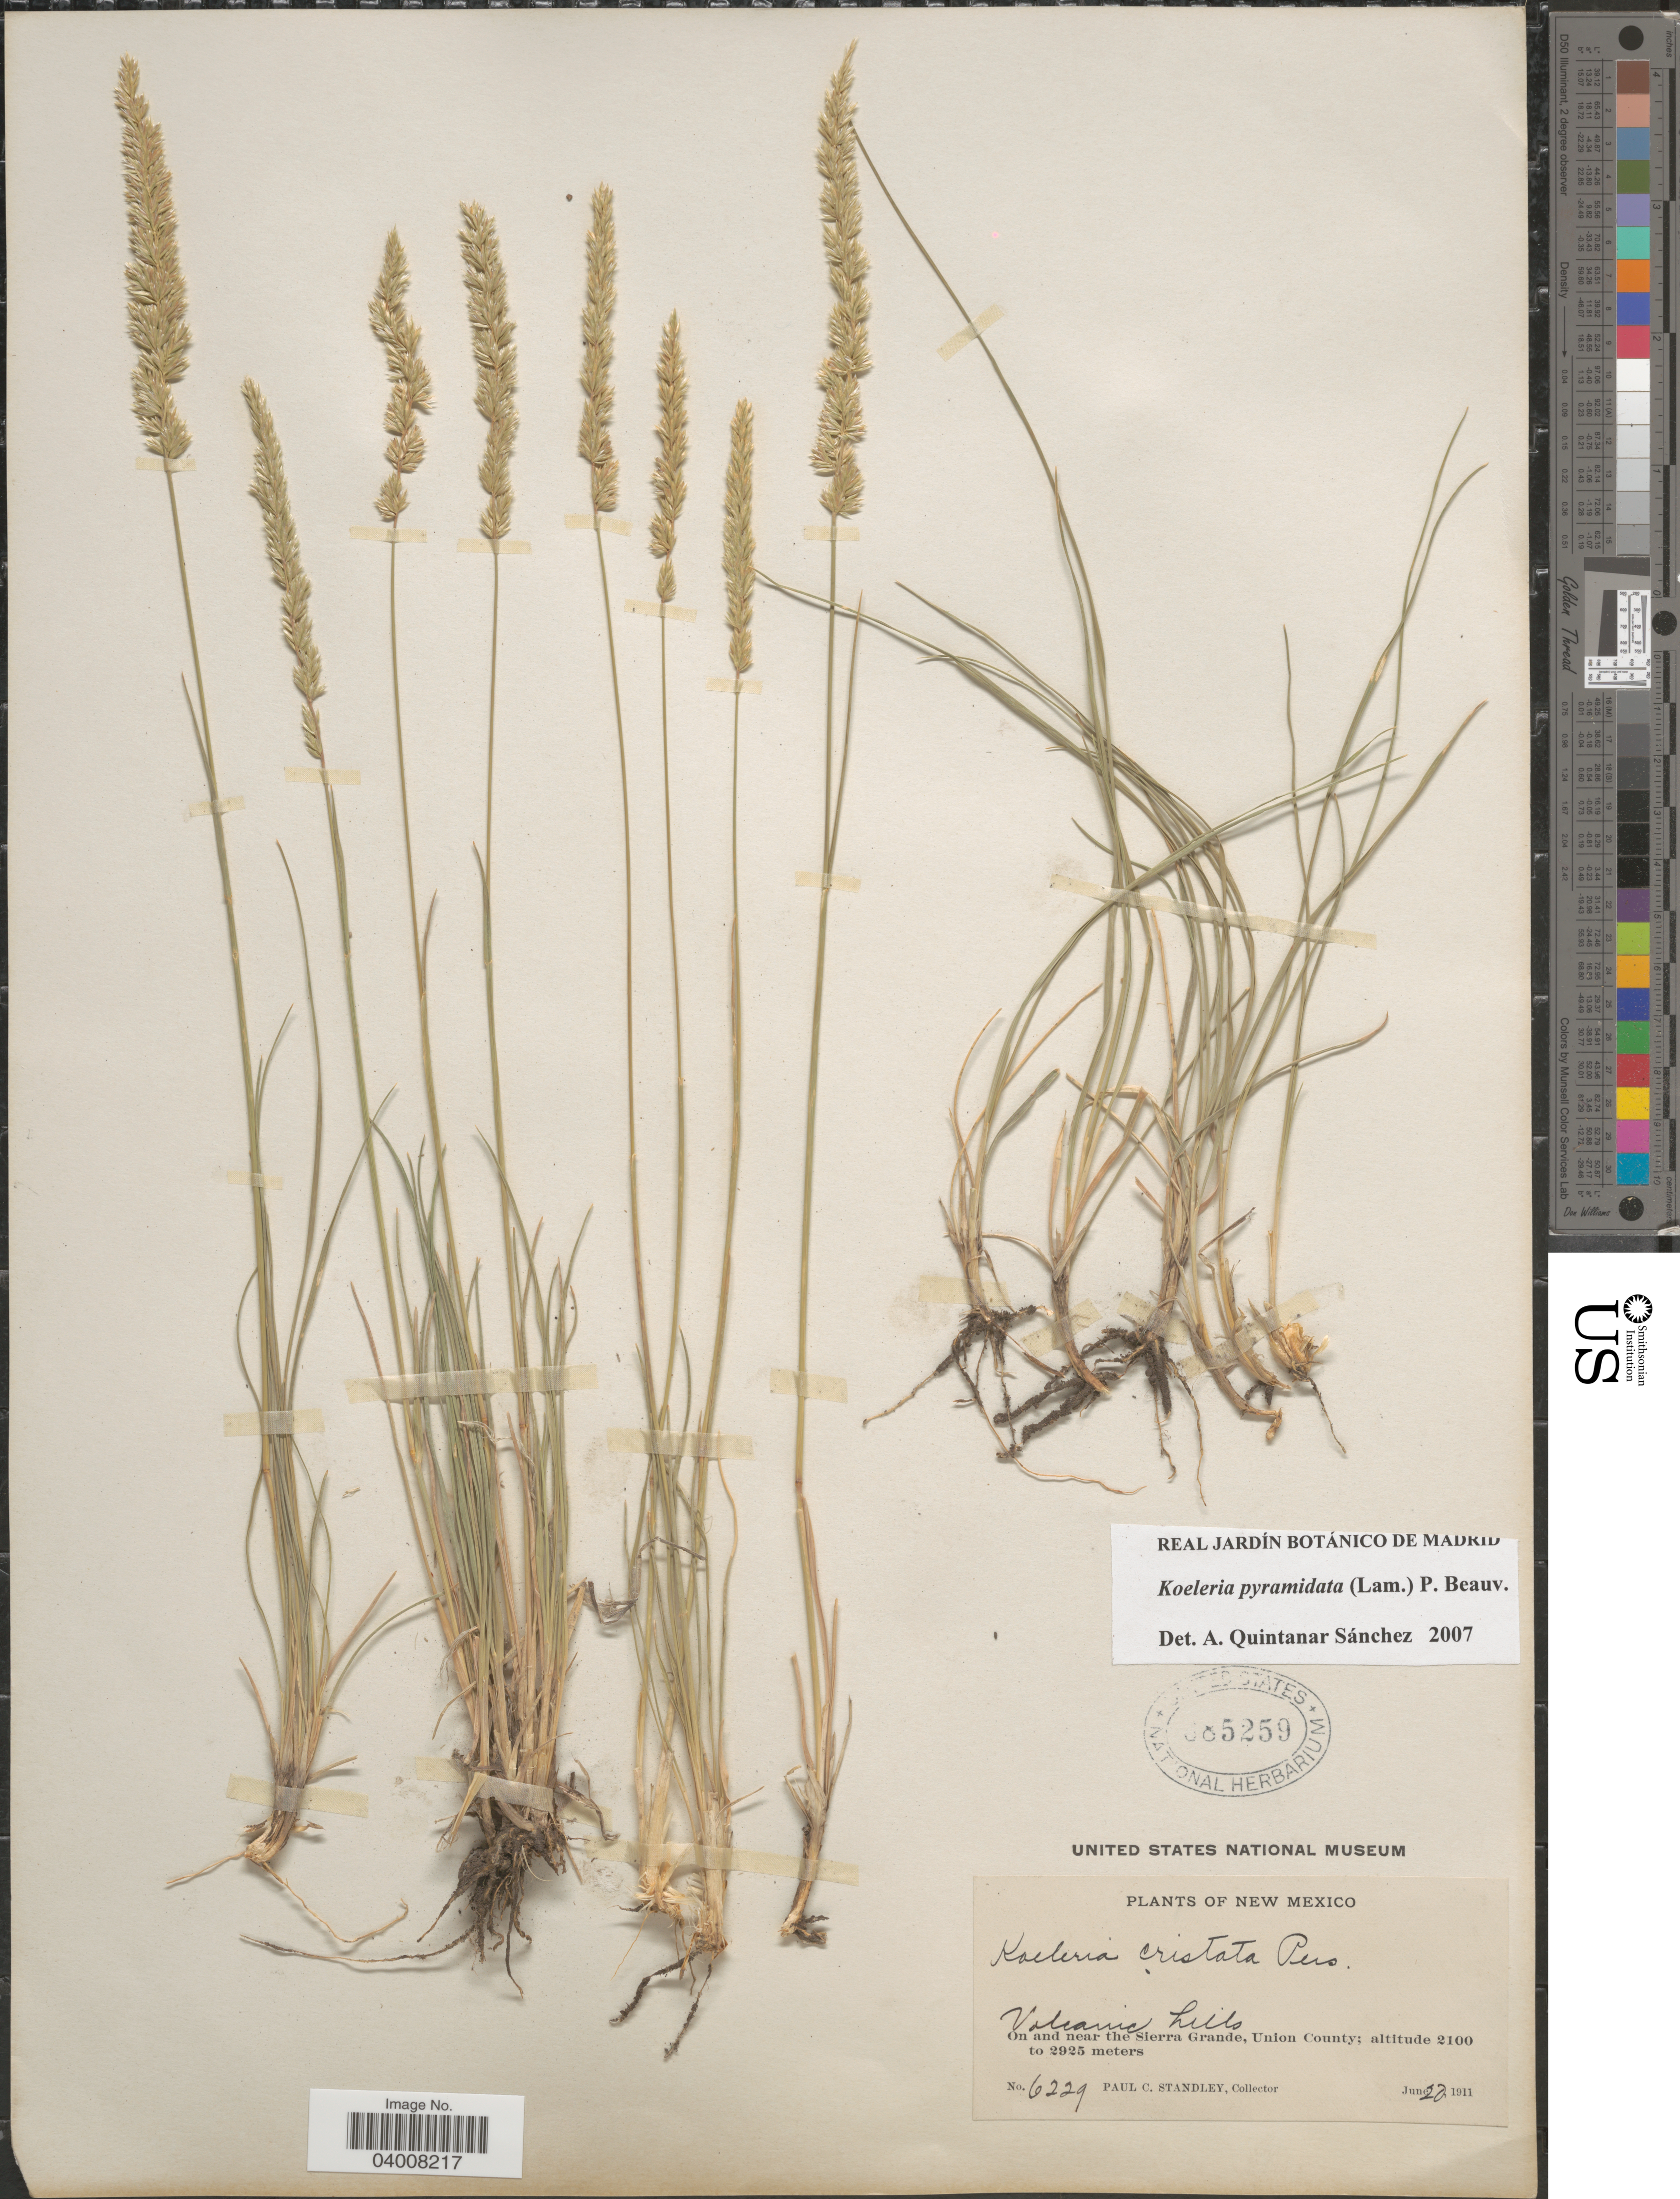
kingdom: Plantae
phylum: Tracheophyta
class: Liliopsida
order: Poales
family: Poaceae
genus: Koeleria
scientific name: Koeleria pyramidata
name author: (Lam.) P. Beauv.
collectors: P. C. Standley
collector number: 6229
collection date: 1911-06-20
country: United States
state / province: New Mexico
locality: On and near the Sierra Grande, Union County.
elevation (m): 2100